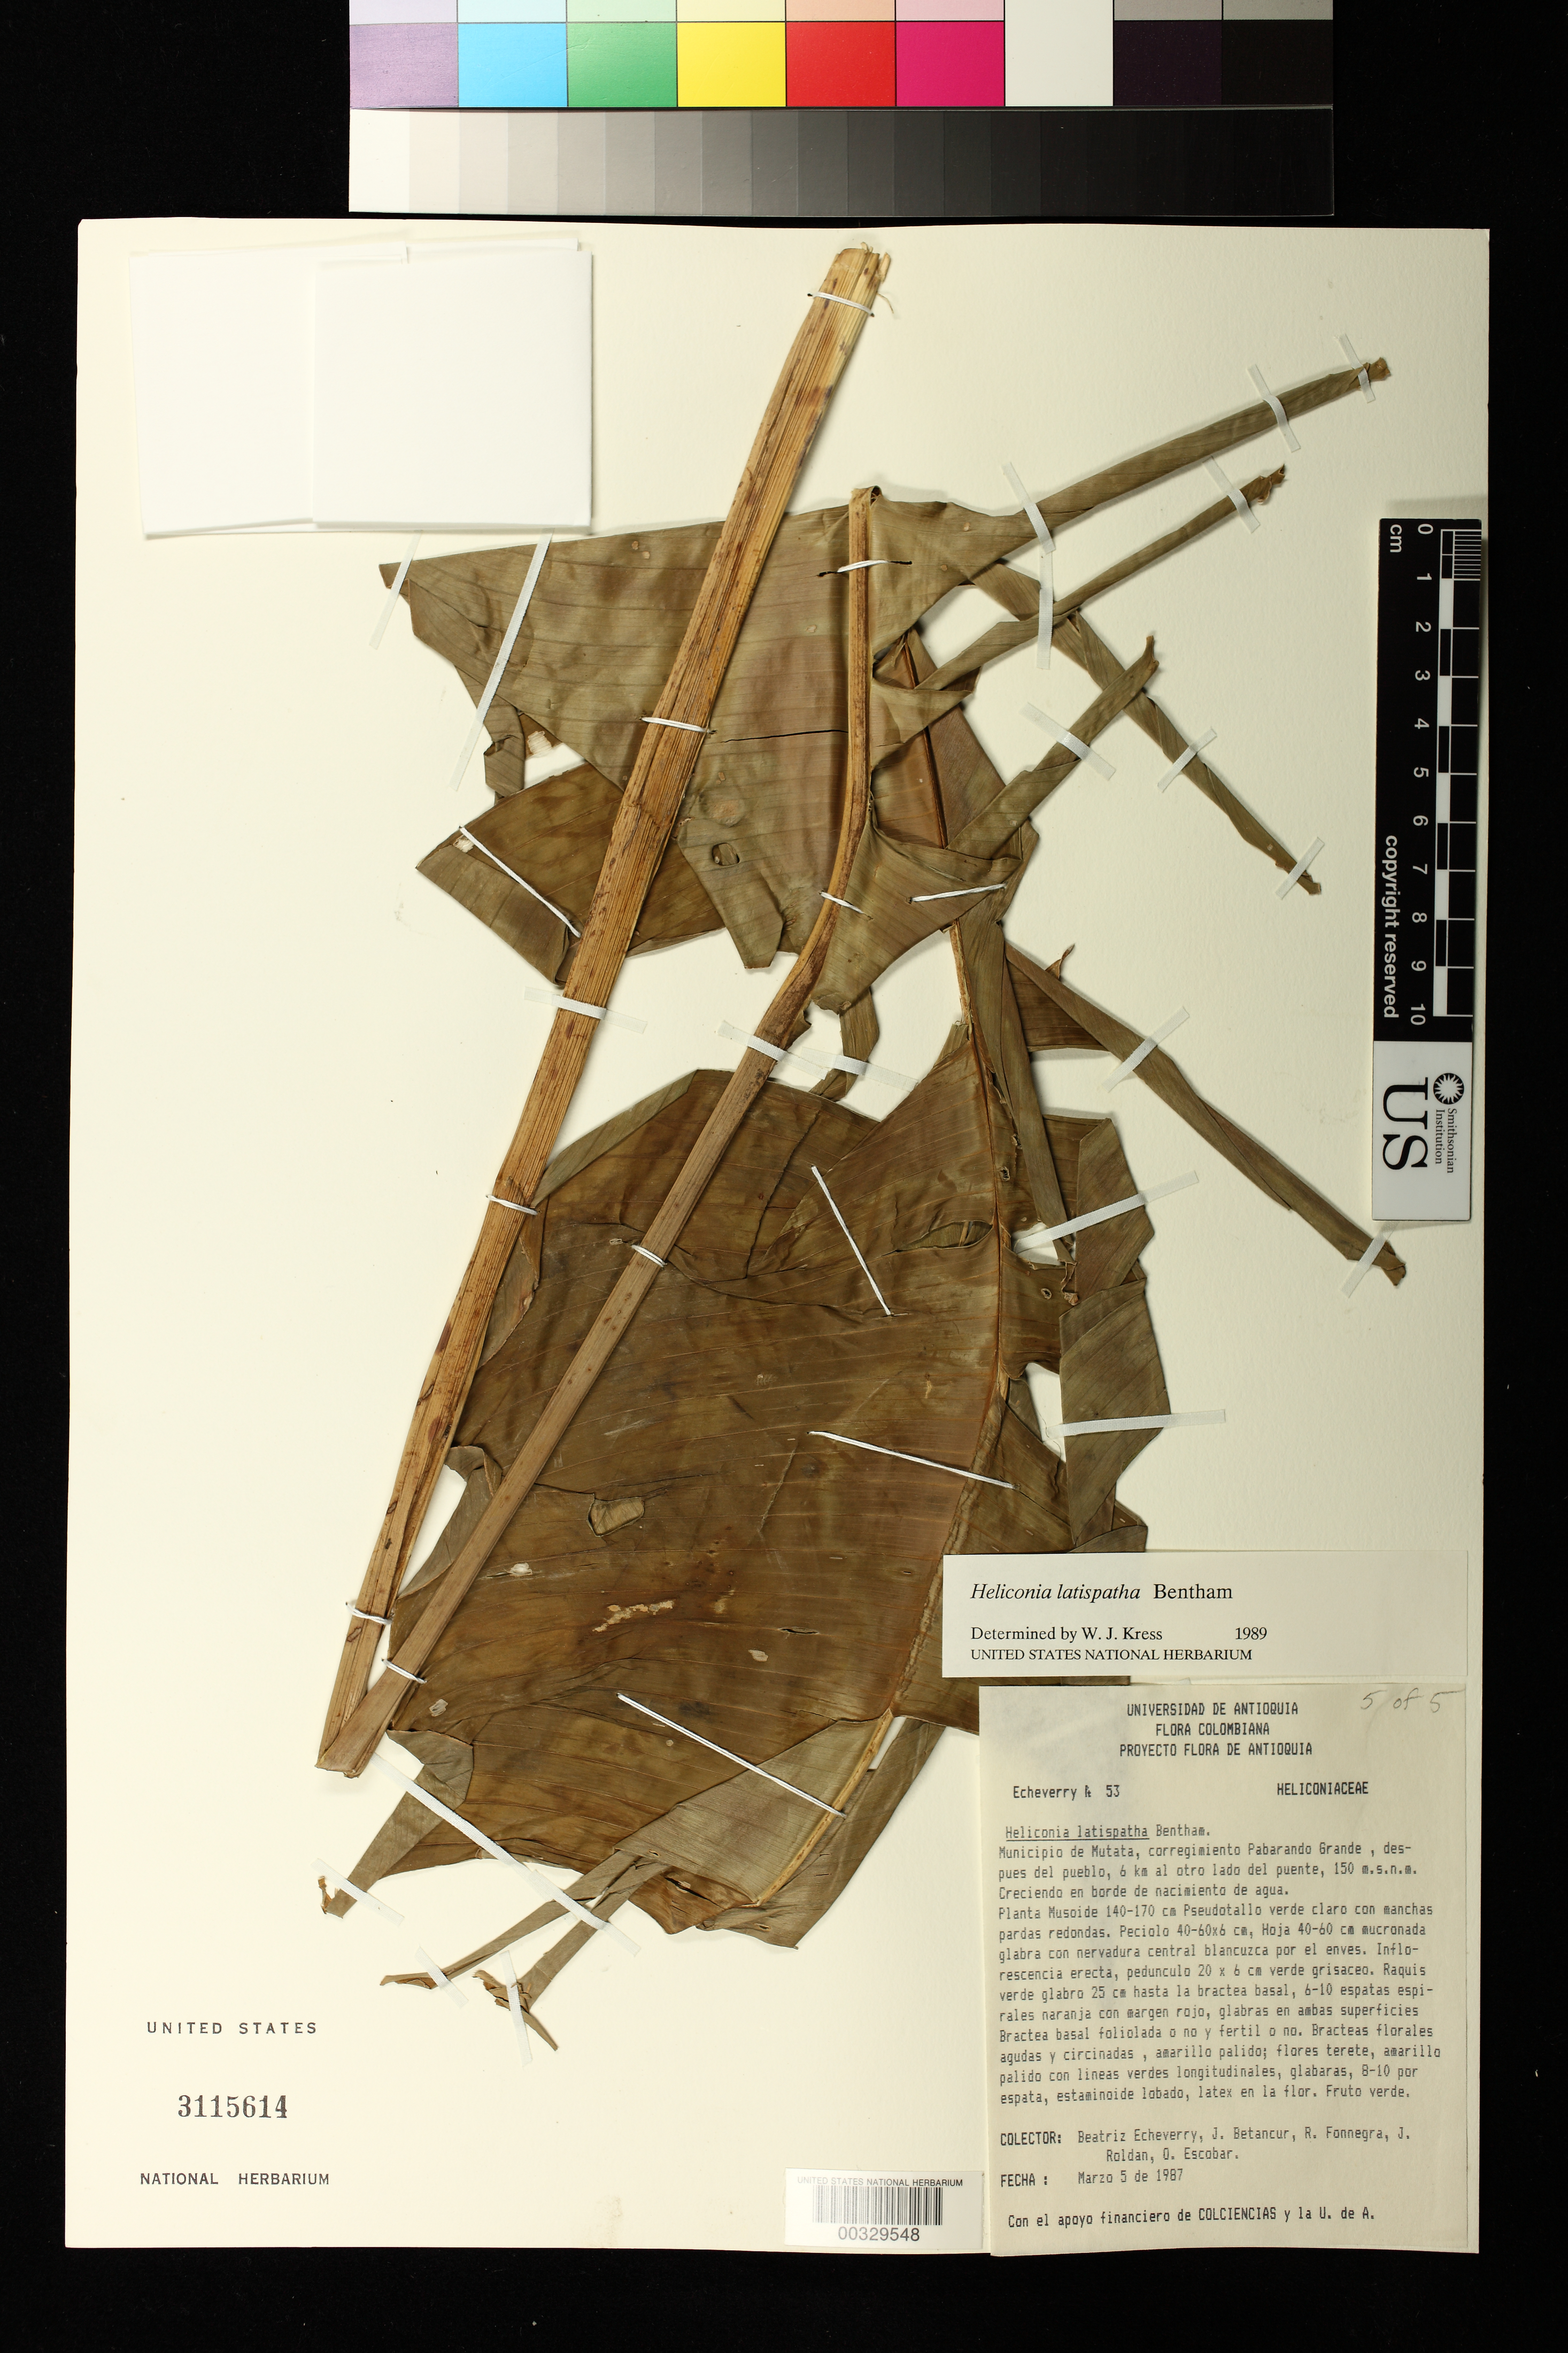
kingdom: Plantae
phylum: Tracheophyta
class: Liliopsida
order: Zingiberales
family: Heliconiaceae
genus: Heliconia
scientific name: Heliconia latispatha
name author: Benth.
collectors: B. Echeverry, J. C. Betancur, R. Fonnegra G., F. J. Roldán & O. D. Escobar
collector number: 53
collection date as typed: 05 Mar 1987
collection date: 1987-03-05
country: Colombia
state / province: Antioquia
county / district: Mutatá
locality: Mun of Mutata, Corregimiento Pavarando Grande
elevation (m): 150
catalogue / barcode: US 3115614